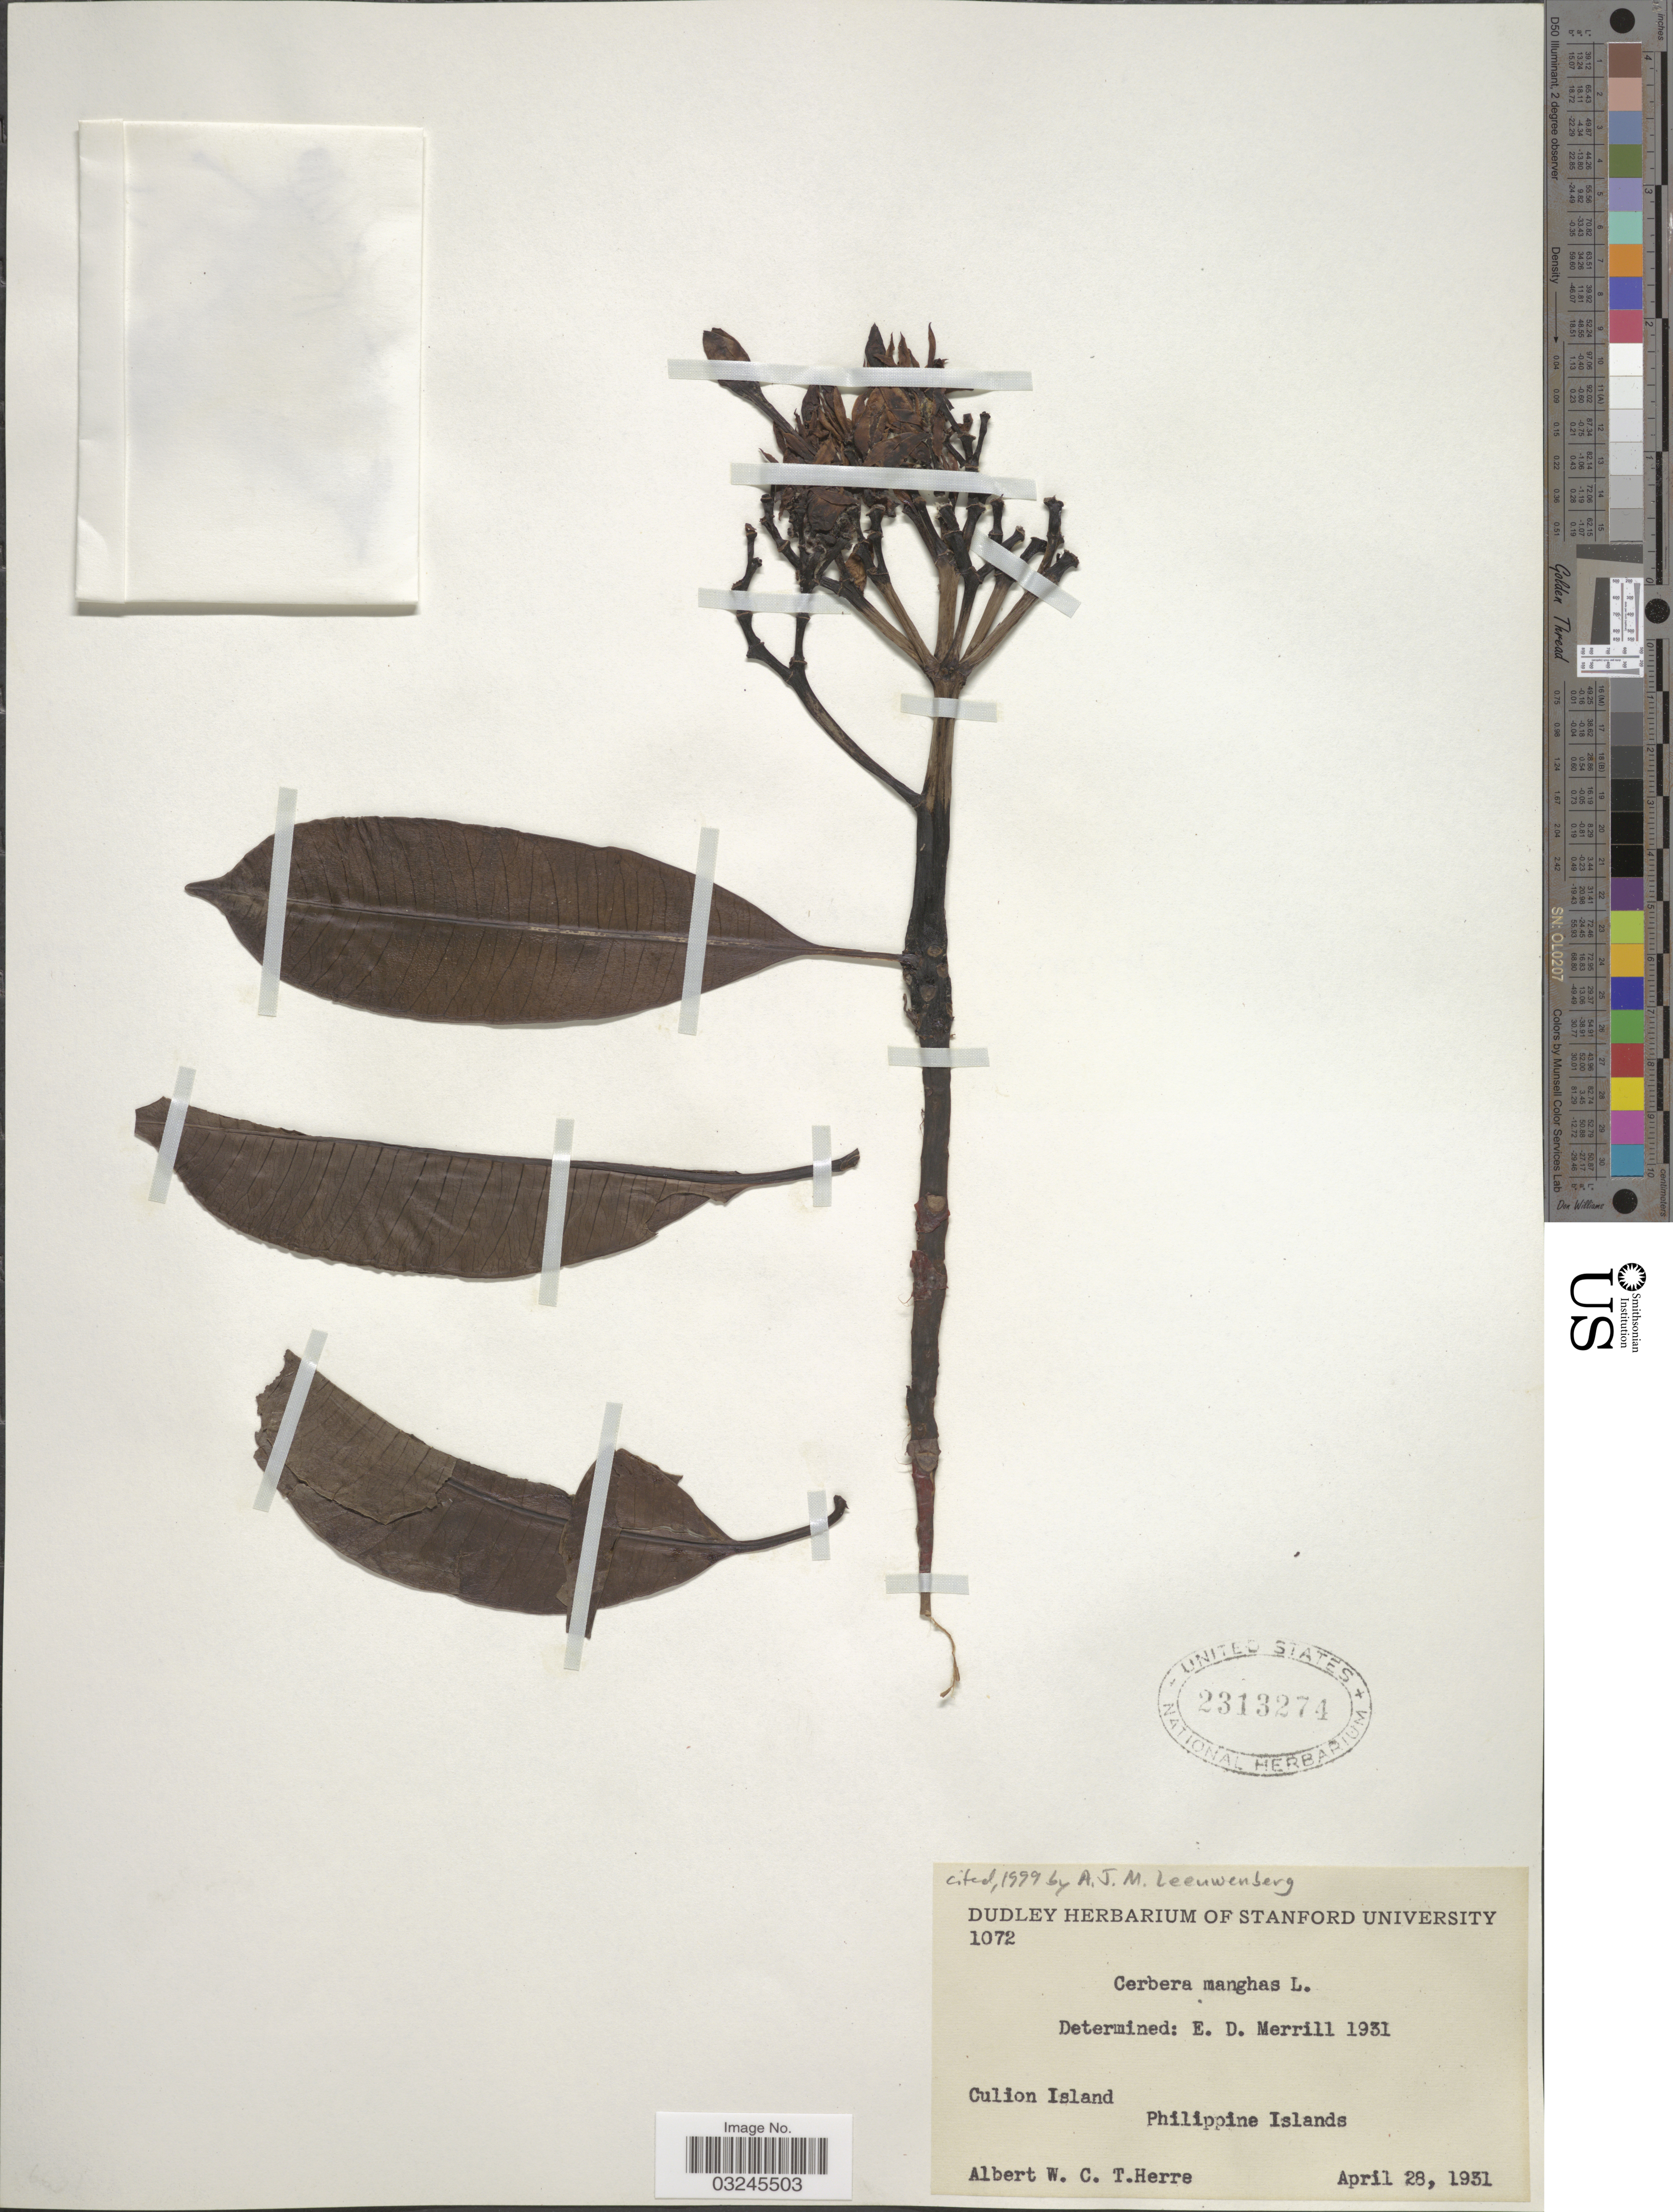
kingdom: Plantae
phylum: Tracheophyta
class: Magnoliopsida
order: Gentianales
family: Apocynaceae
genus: Cerbera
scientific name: Cerbera manghas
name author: L.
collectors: A. W. Herre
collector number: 1072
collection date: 1931-04-28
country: Philippines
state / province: Mimaropa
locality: Culion Island. Philippine Islands.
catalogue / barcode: US 2313274